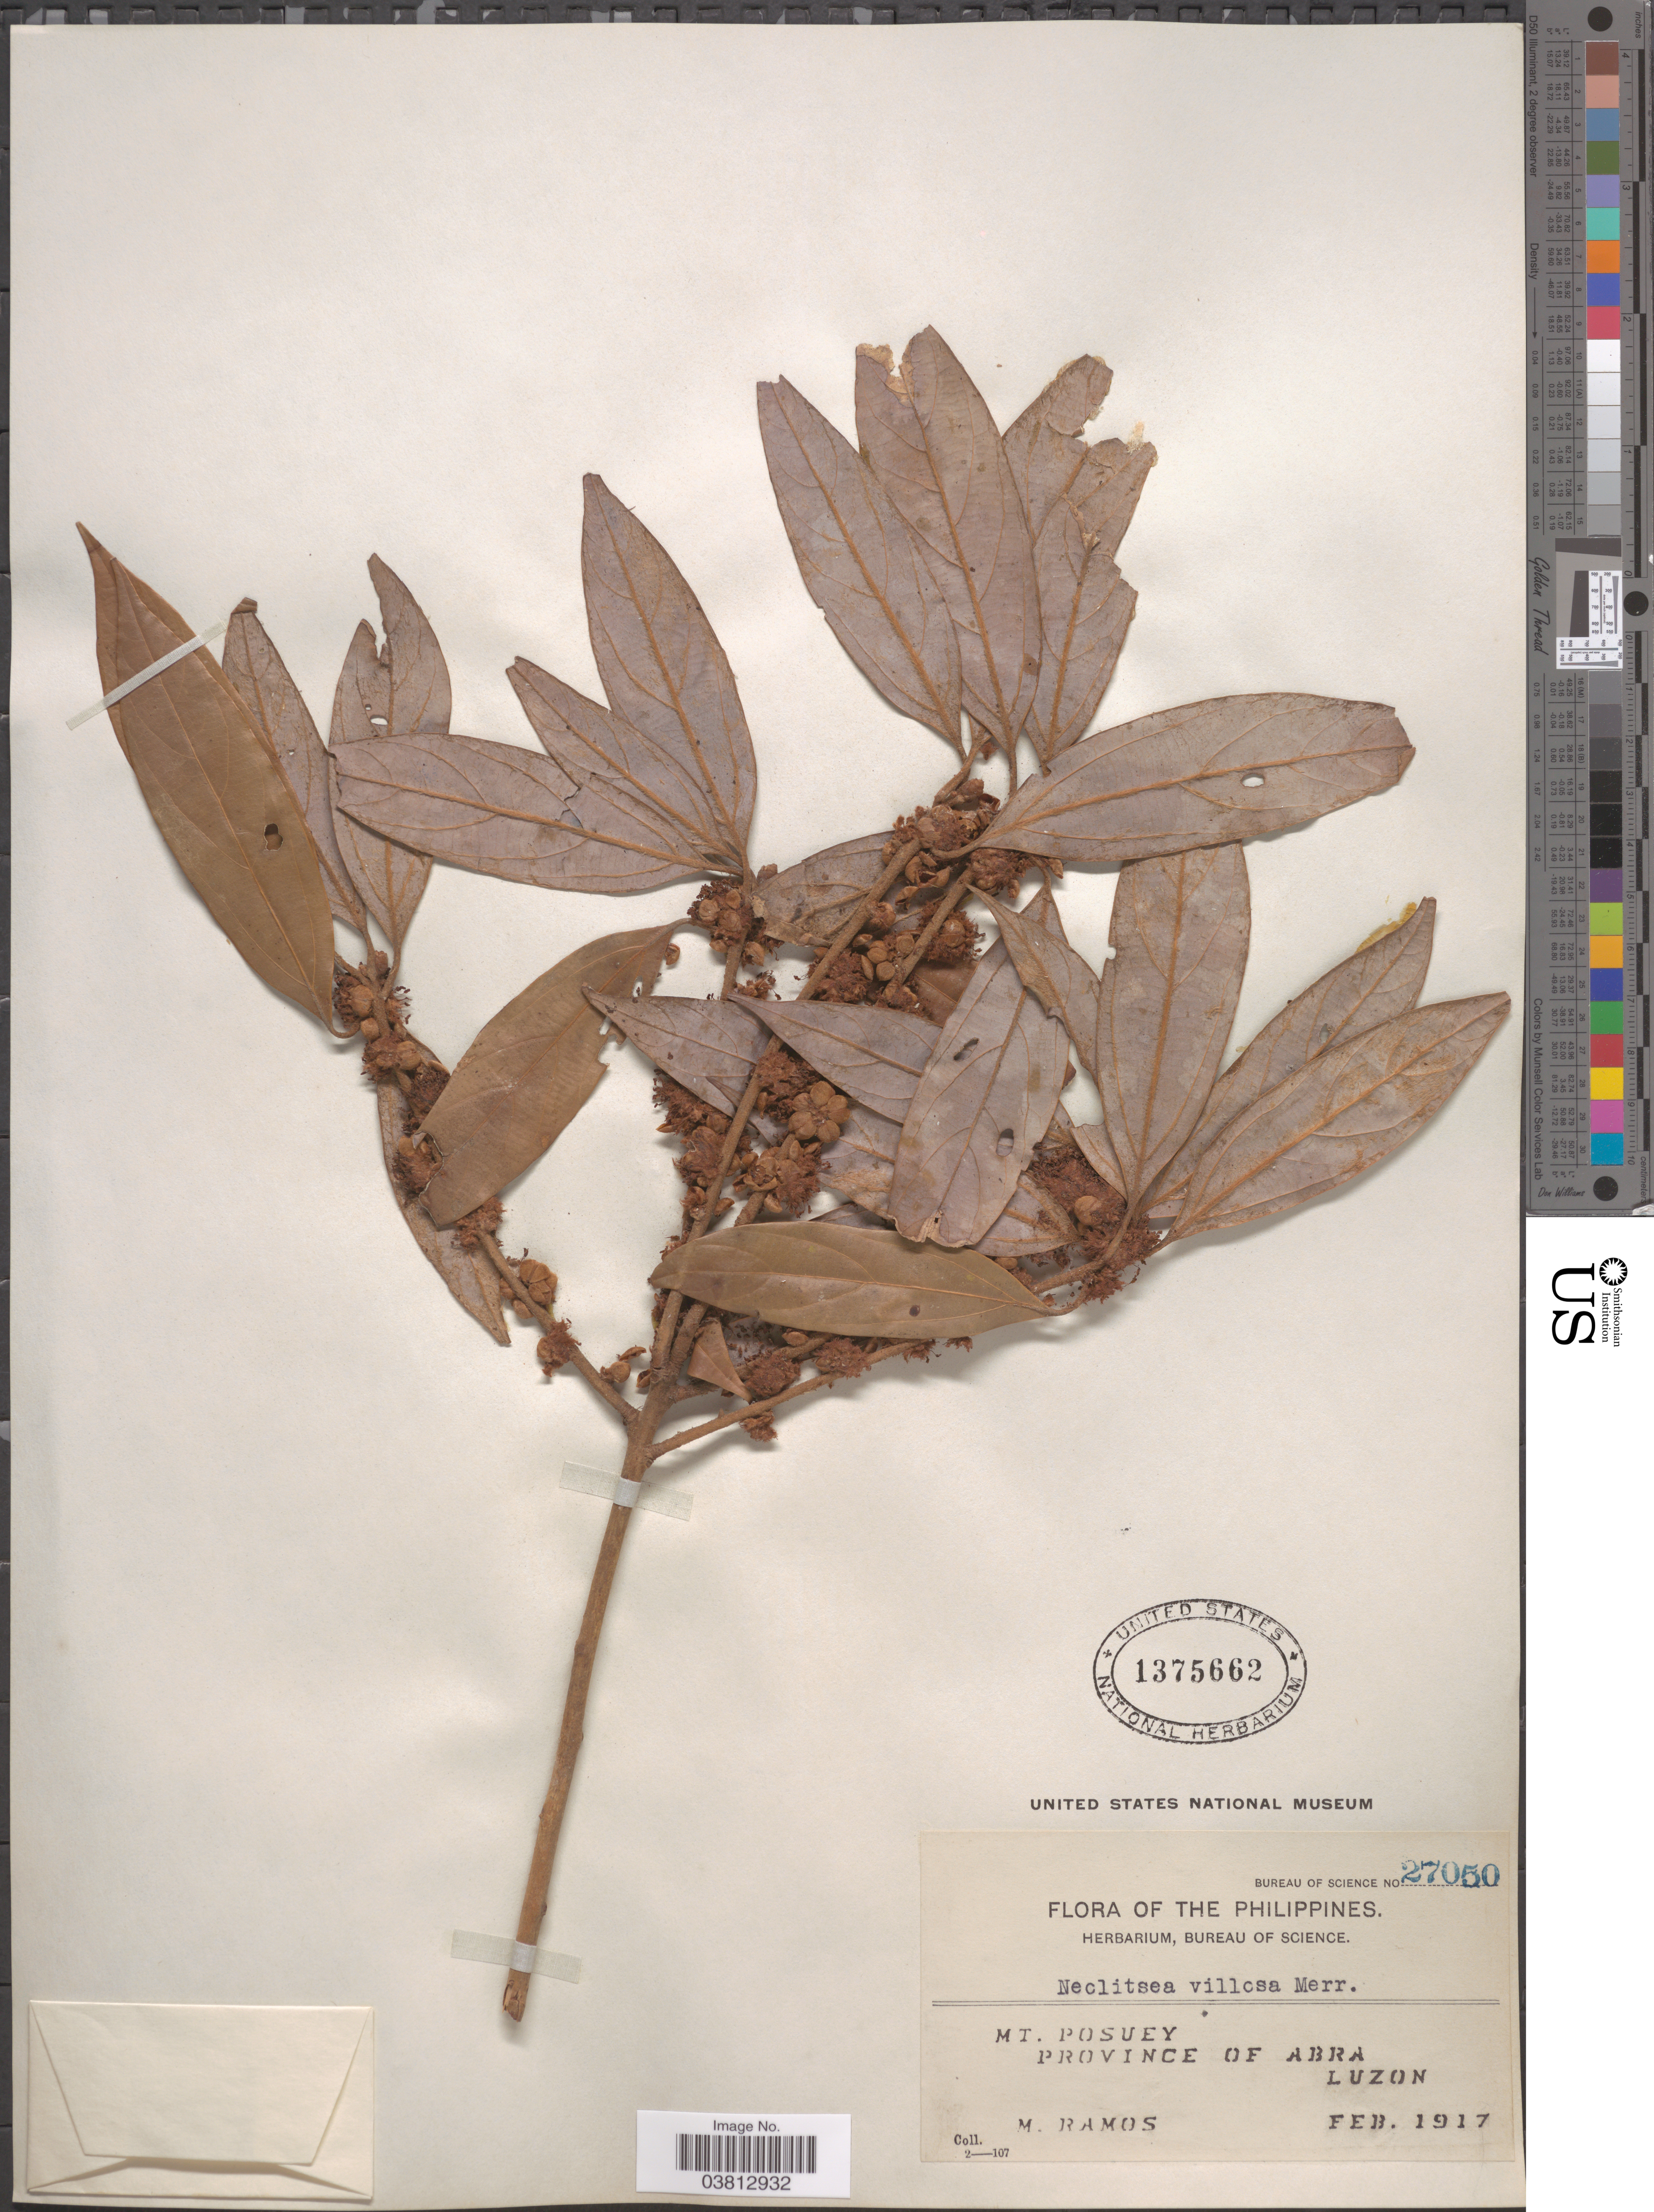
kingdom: Plantae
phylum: Tracheophyta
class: Magnoliopsida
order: Laurales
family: Lauraceae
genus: Neolitsea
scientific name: Neolitsea villosa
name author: (Blume) Merr.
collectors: M. Ramos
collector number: Bureau of Science 27050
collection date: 1917-02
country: Philippines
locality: Mt. Posuey. Province of Abra. Luzon.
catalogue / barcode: US 1375662